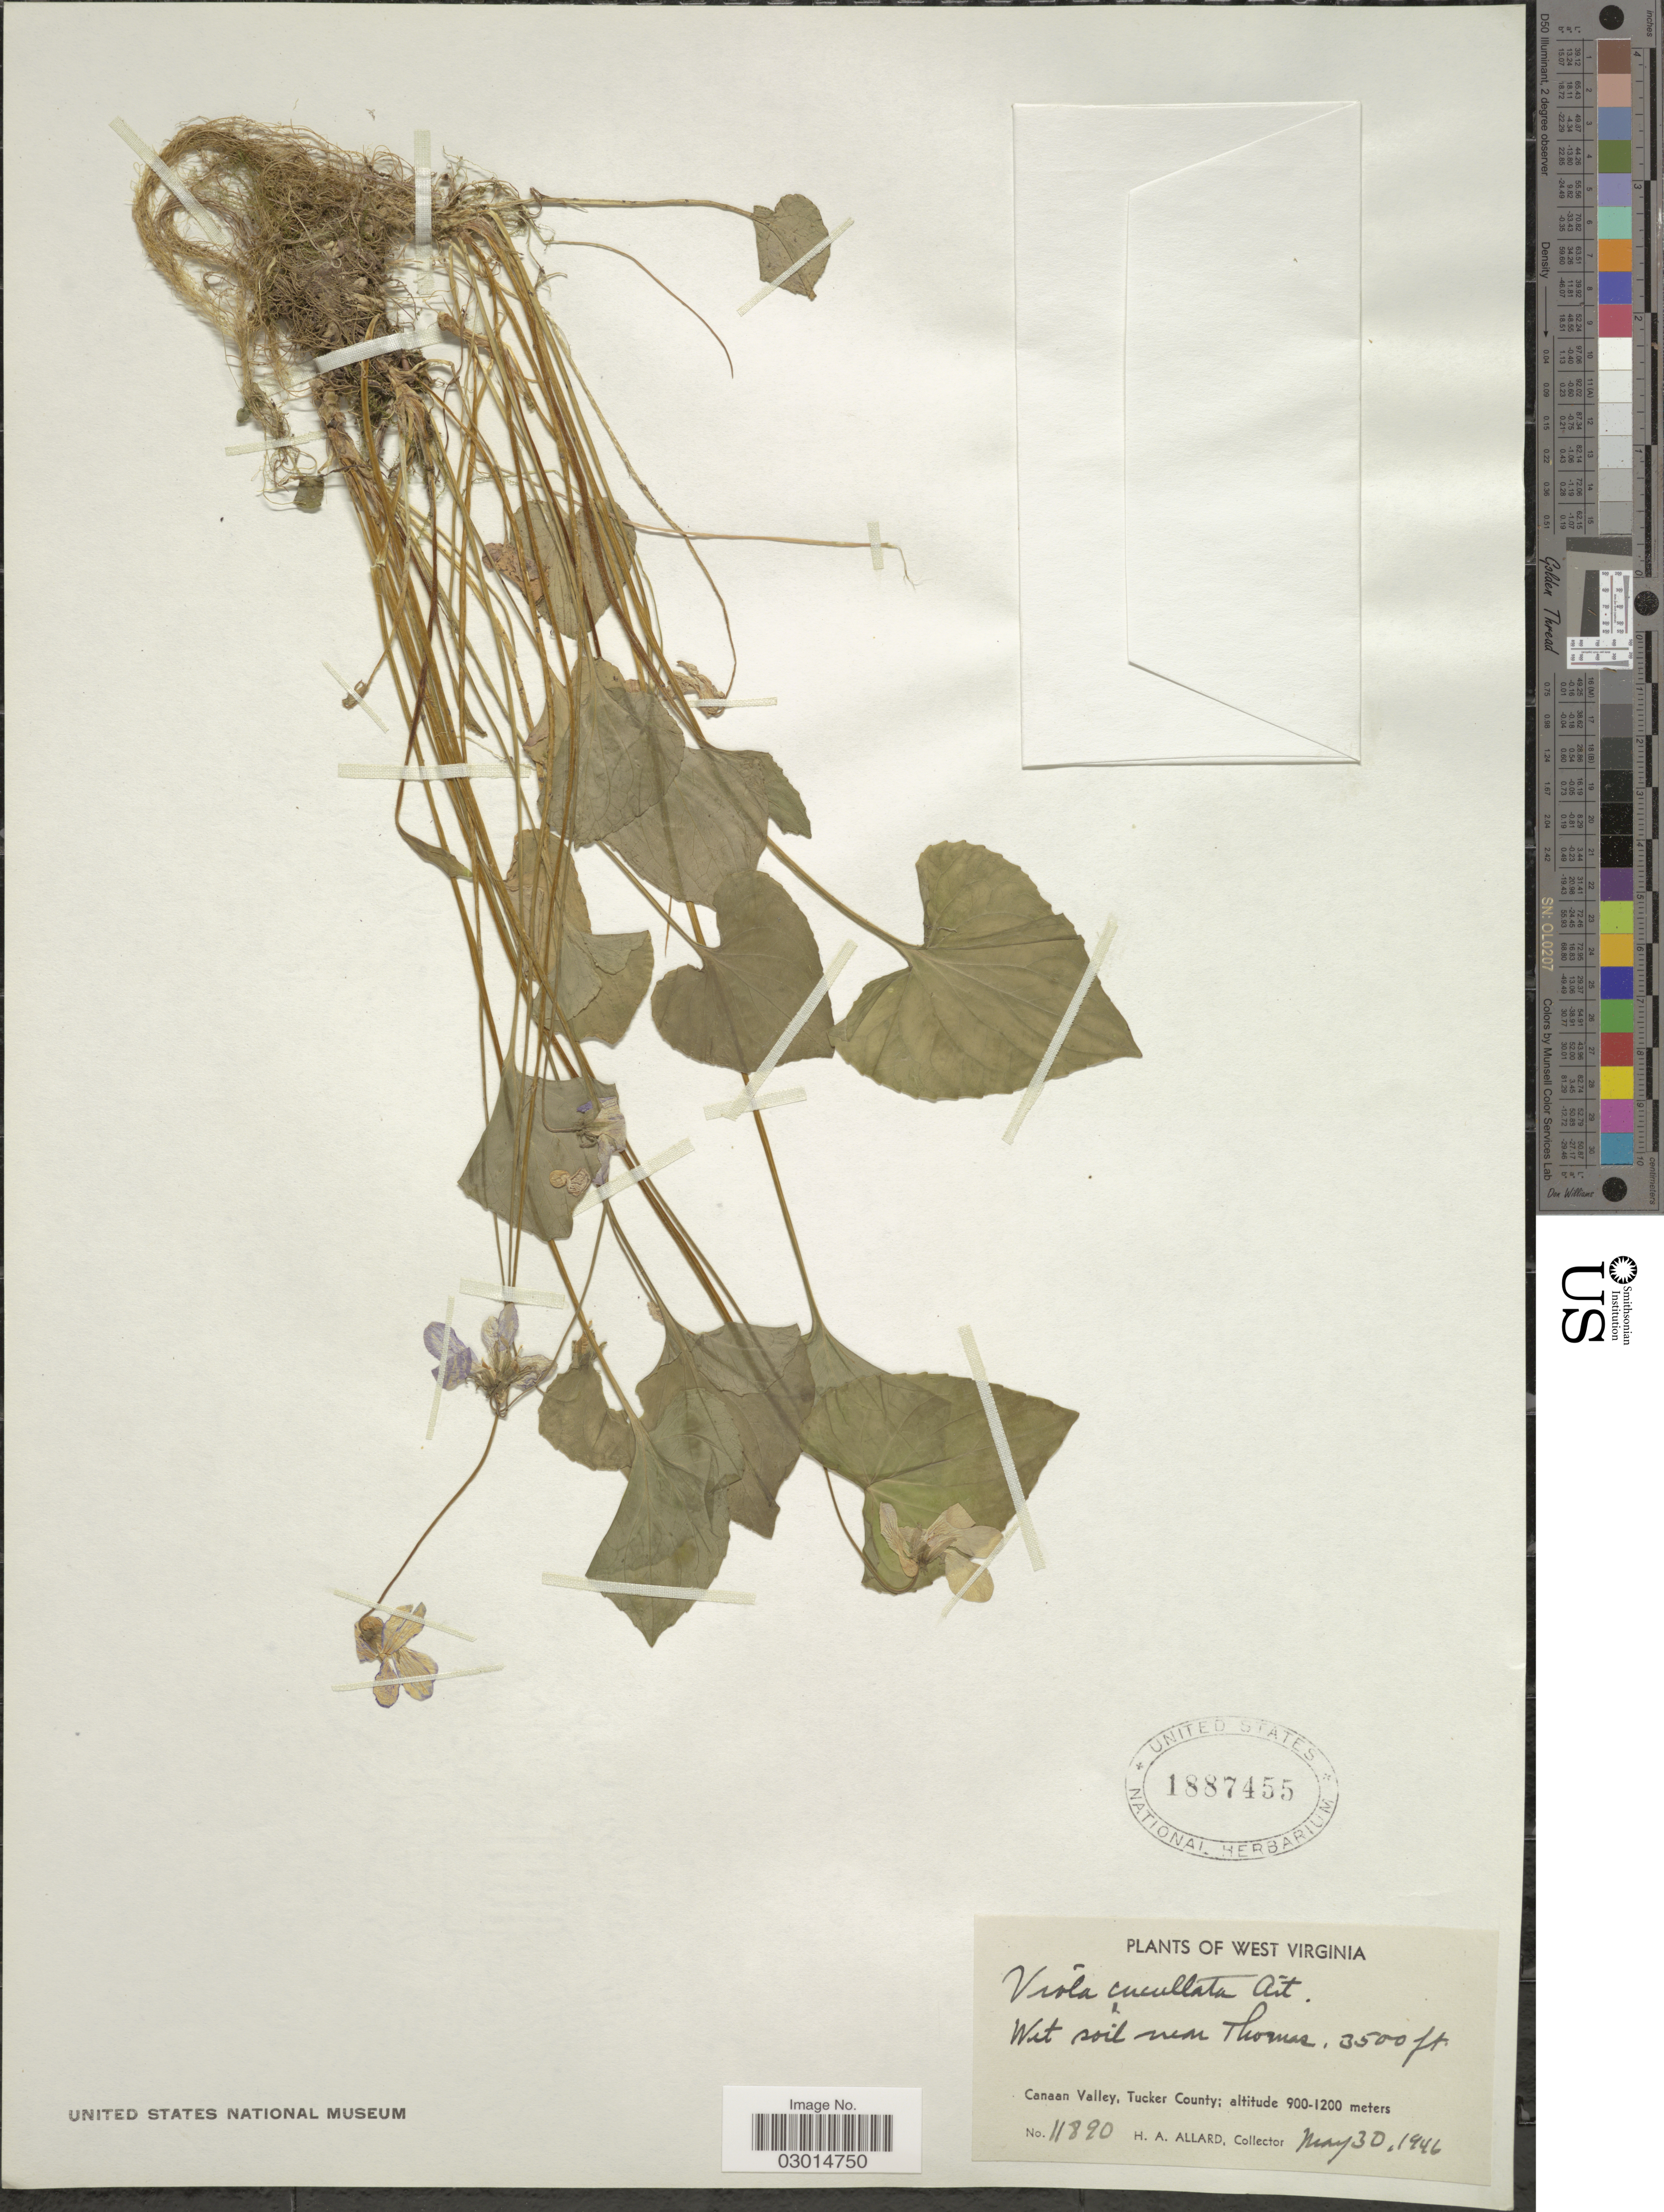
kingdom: Plantae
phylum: Tracheophyta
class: Magnoliopsida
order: Malpighiales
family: Violaceae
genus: Viola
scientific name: Viola cucullata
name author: Aiton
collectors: H. A. Allard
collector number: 11890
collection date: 1946-05-30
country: United States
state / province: West Virginia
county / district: Tucker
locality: Wet soil near Thomas. Canaan Valley, Tucker County.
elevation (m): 1067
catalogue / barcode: US 1887455